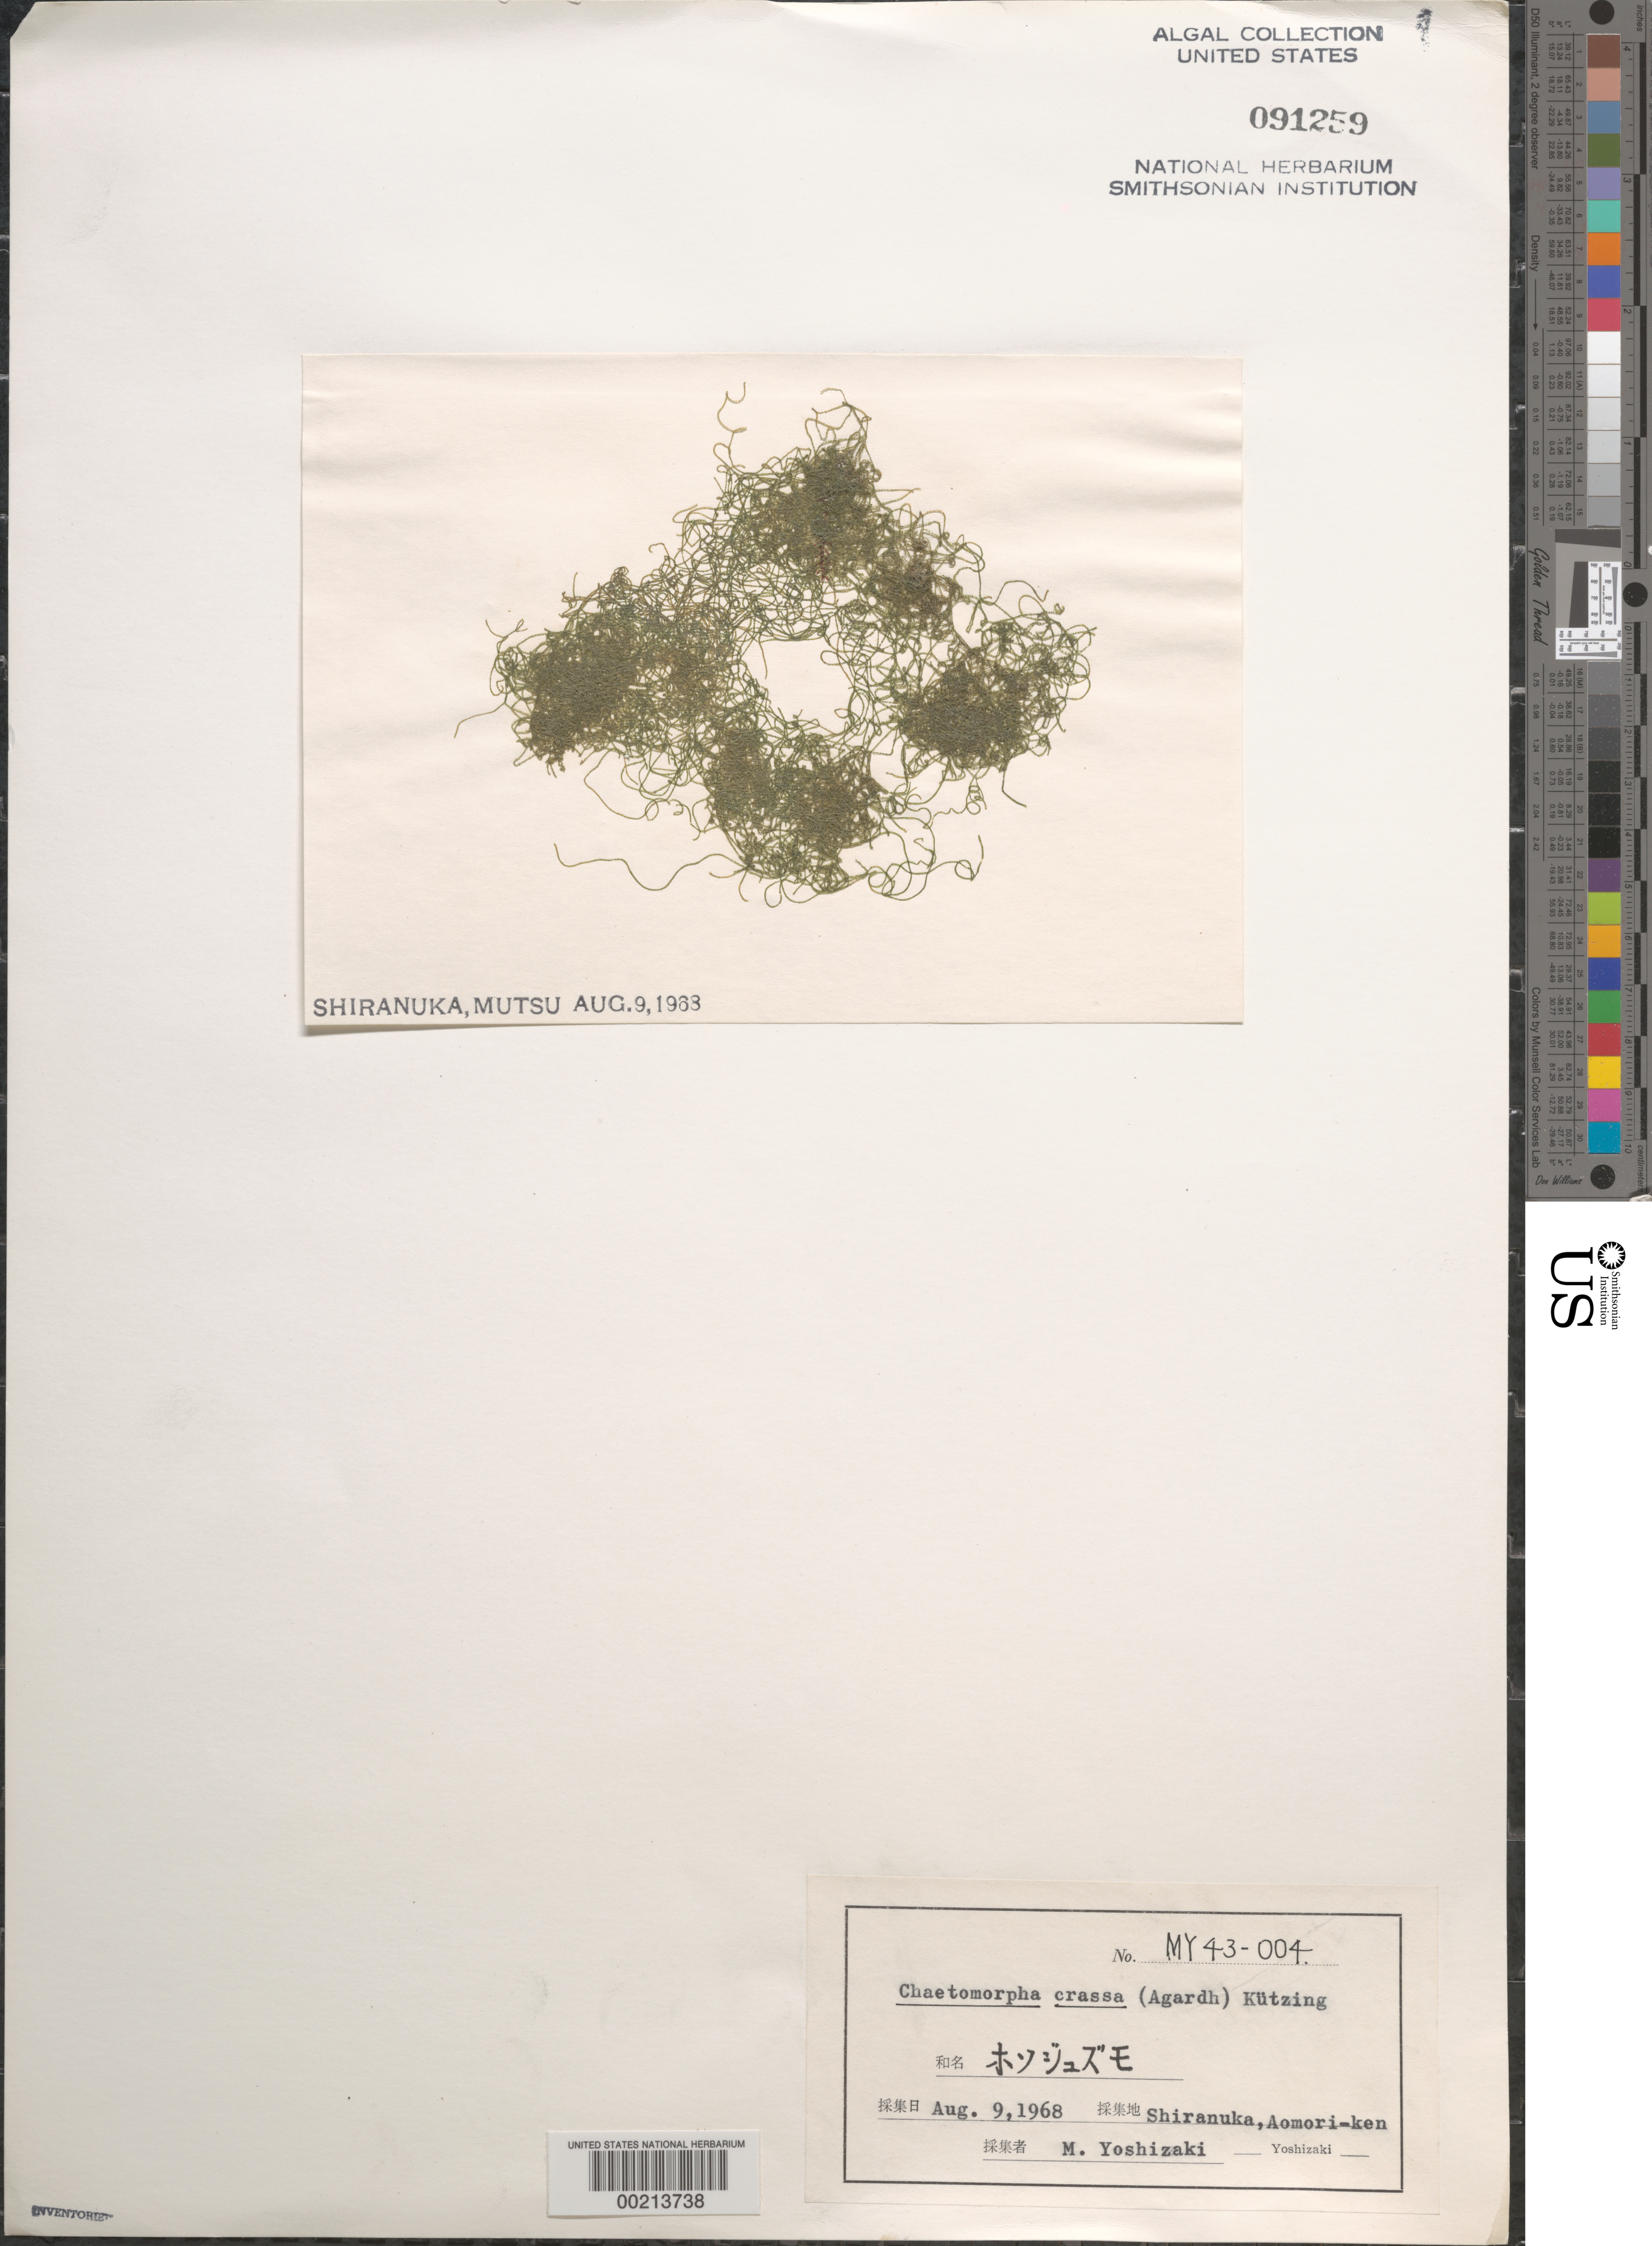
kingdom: Plantae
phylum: Chlorophyta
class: Ulvophyceae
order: Cladophorales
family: Cladophoraceae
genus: Chaetomorpha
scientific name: Chaetomorpha aerea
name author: (Dillwyn) Kütz.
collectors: M. Yoshizaki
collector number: My 43-004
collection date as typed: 09 Aug 1968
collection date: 1968-08-09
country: Japan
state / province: Aomori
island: Honshu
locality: Shiranuka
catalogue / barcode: US 91259